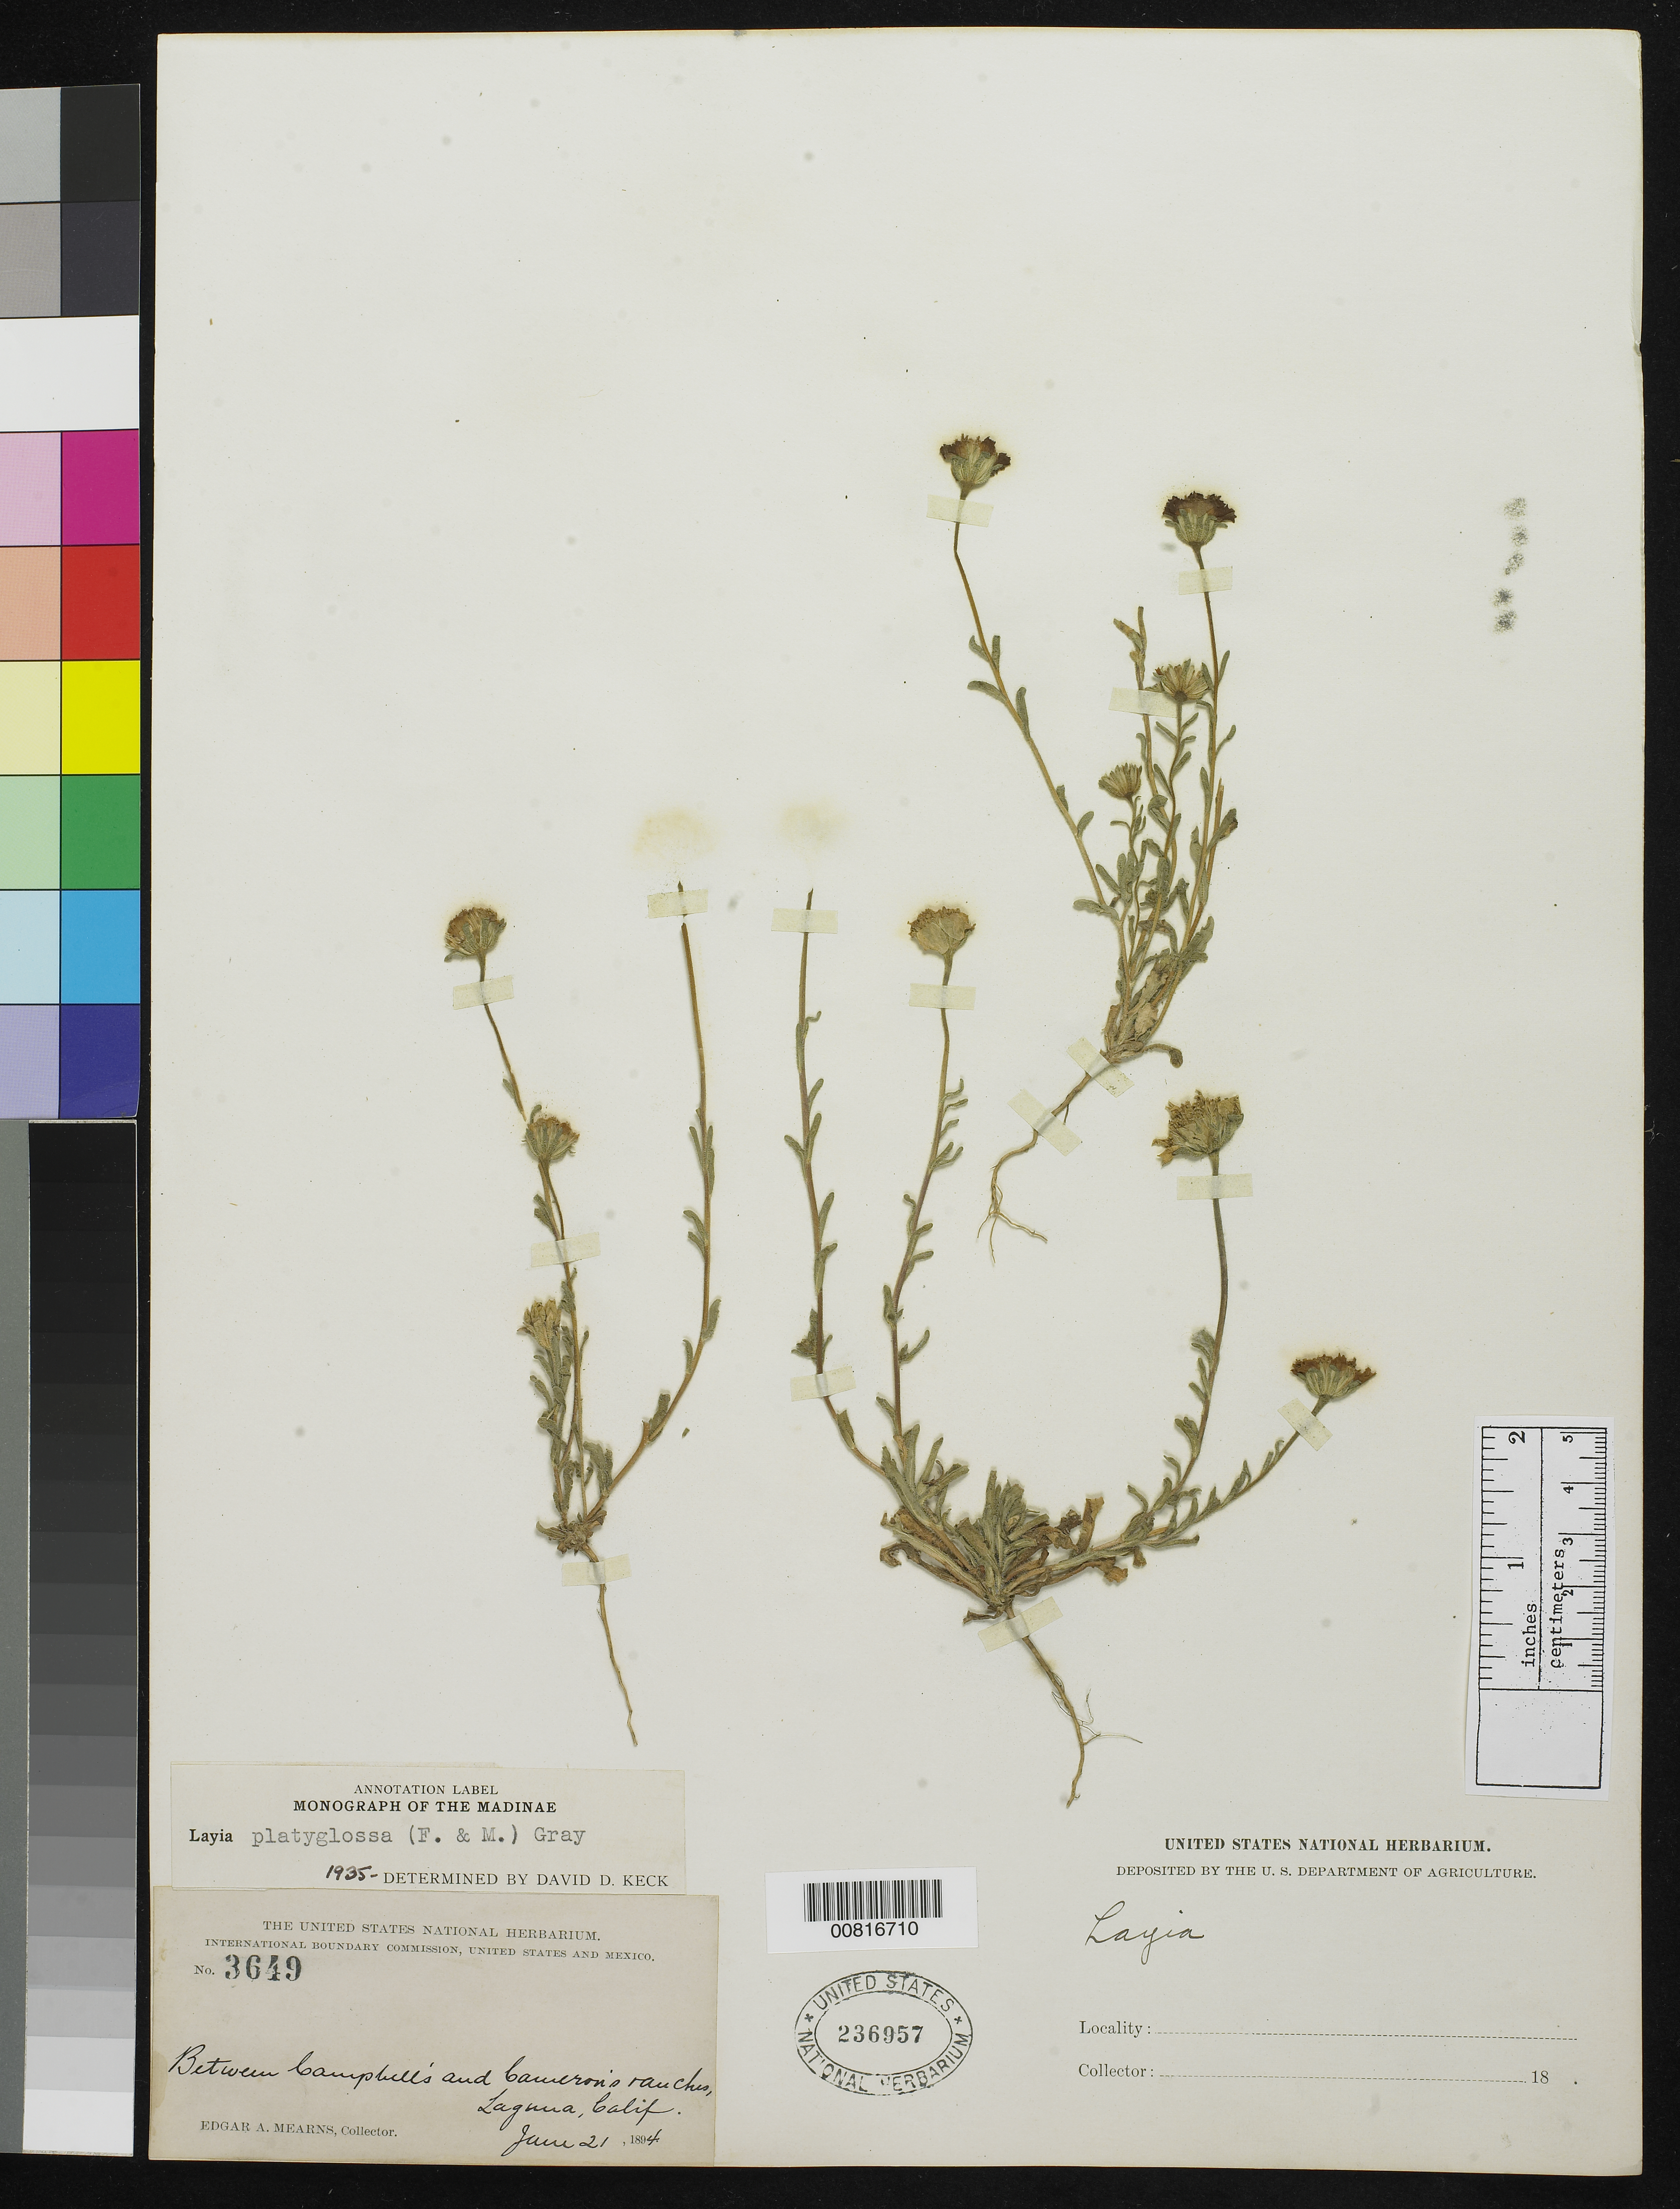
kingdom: Plantae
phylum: Tracheophyta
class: Magnoliopsida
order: Asterales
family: Asteraceae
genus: Layia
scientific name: Layia platyglossa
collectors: E. A. Mearns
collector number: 3649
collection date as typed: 21 Jun 1894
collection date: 1894-06-21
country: United States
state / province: California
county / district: Orange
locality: Between Campbell's and Cameron's ranchs, Laguna, California.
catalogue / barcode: US 236957